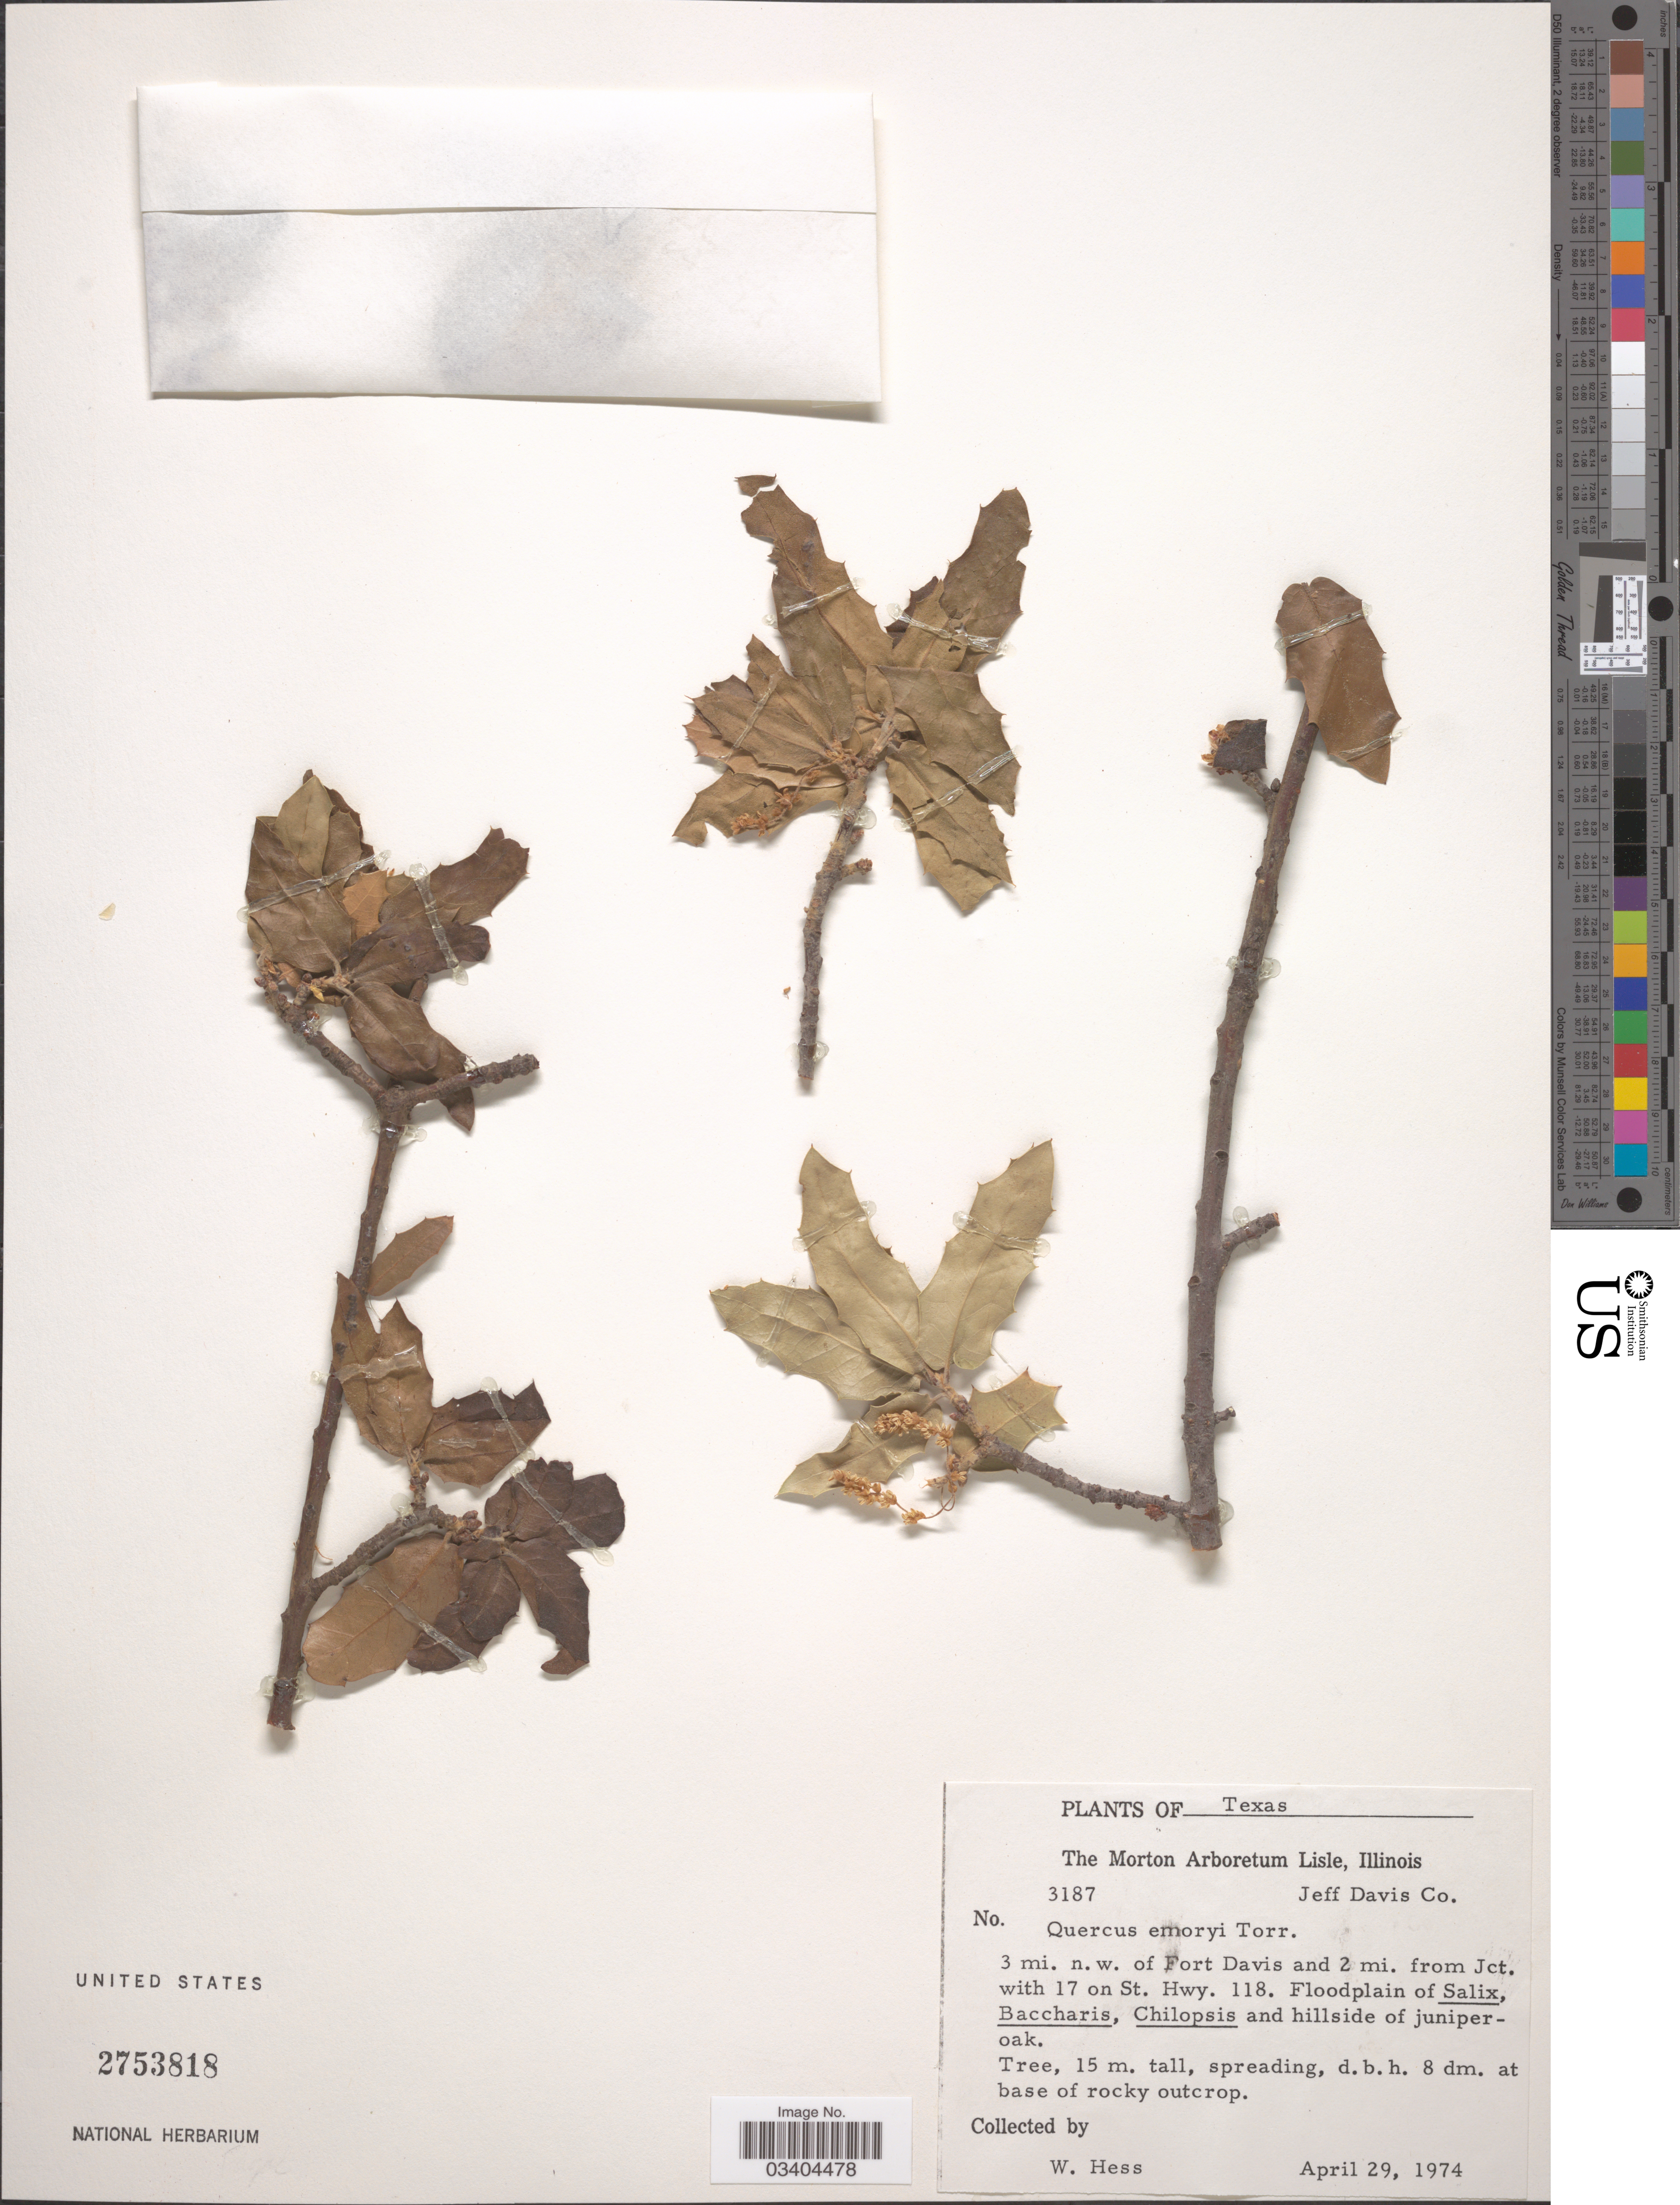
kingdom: Plantae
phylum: Tracheophyta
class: Magnoliopsida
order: Fagales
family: Fagaceae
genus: Quercus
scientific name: Quercus emoryi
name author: Torr. in Emory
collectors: W. Hess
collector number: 3187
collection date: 1974-04-29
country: United States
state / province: Texas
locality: Jeff Davis Co. 3 mi. n.w. of Fort Davis and 2 mi. from Jct with 17 on St. Hwy. 118.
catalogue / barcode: US 2753818